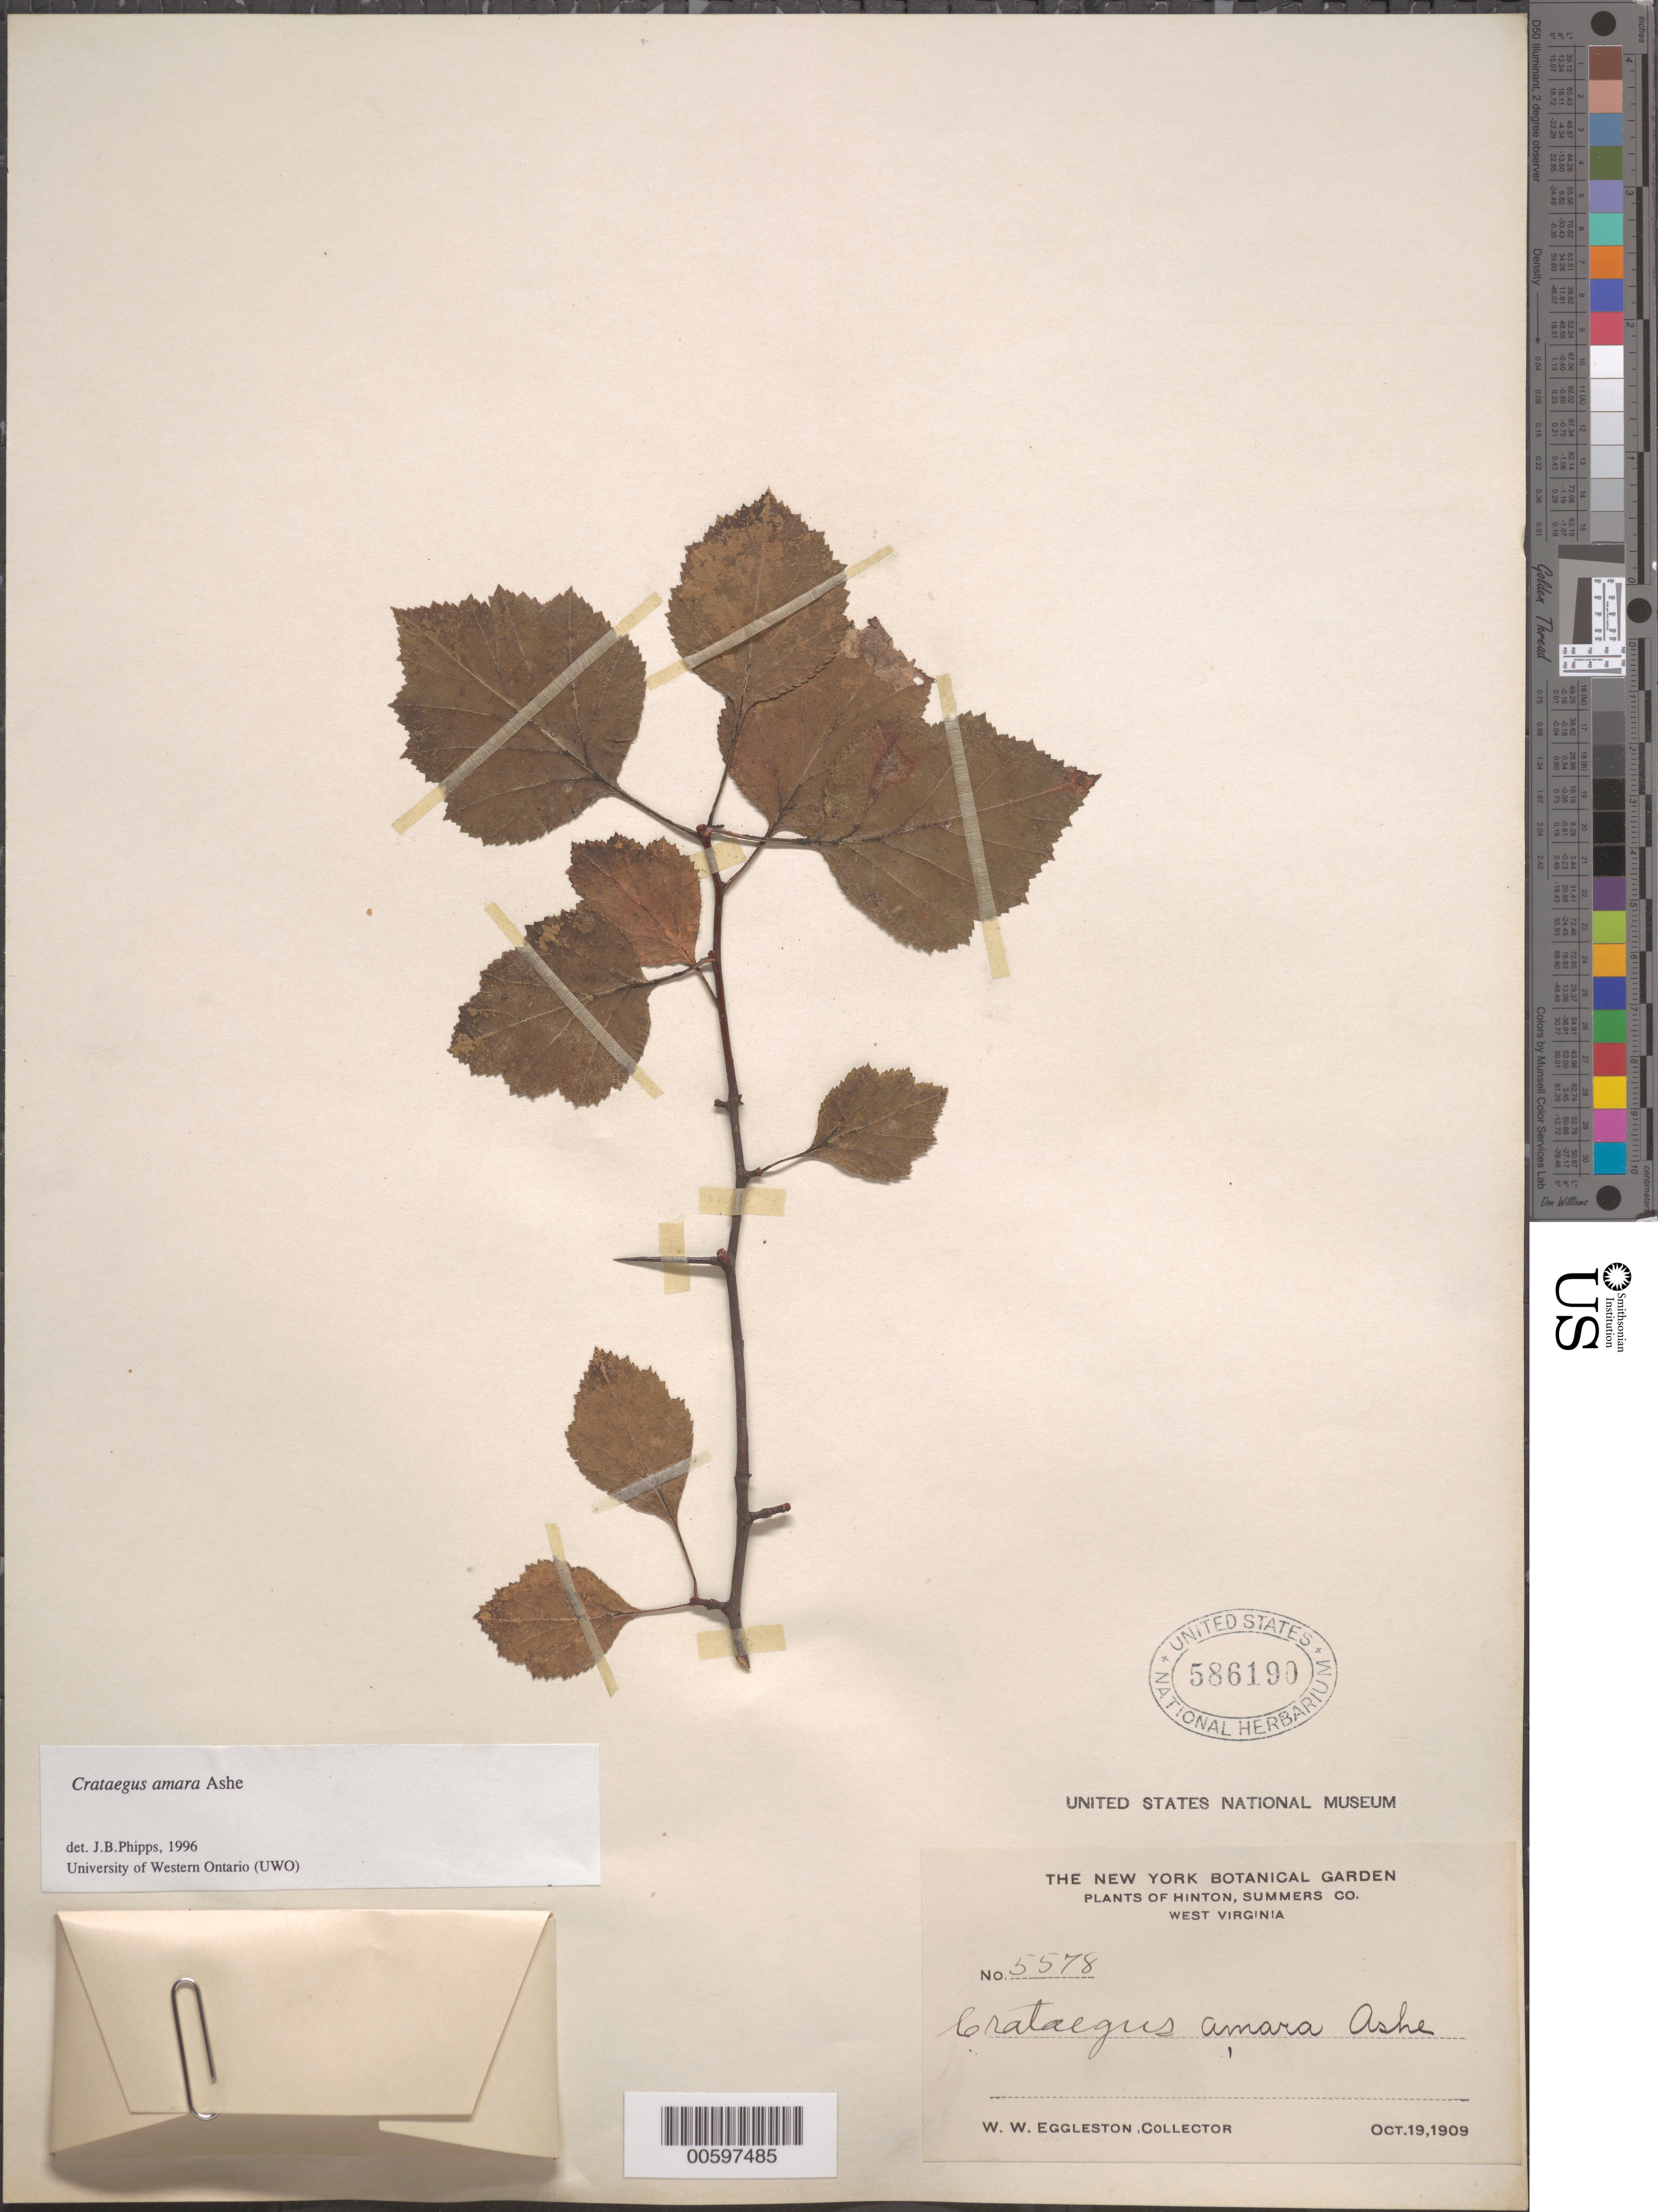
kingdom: Plantae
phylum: Tracheophyta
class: Magnoliopsida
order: Rosales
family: Rosaceae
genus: Crataegus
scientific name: Crataegus amara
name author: Ashe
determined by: Phipps, James B., (UWO), University of Western Ontario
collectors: W. W. Eggleston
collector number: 5578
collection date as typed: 19 Oct 1909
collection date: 1909-10-19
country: United States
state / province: West Virginia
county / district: Summers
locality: Hinton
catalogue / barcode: US 586190